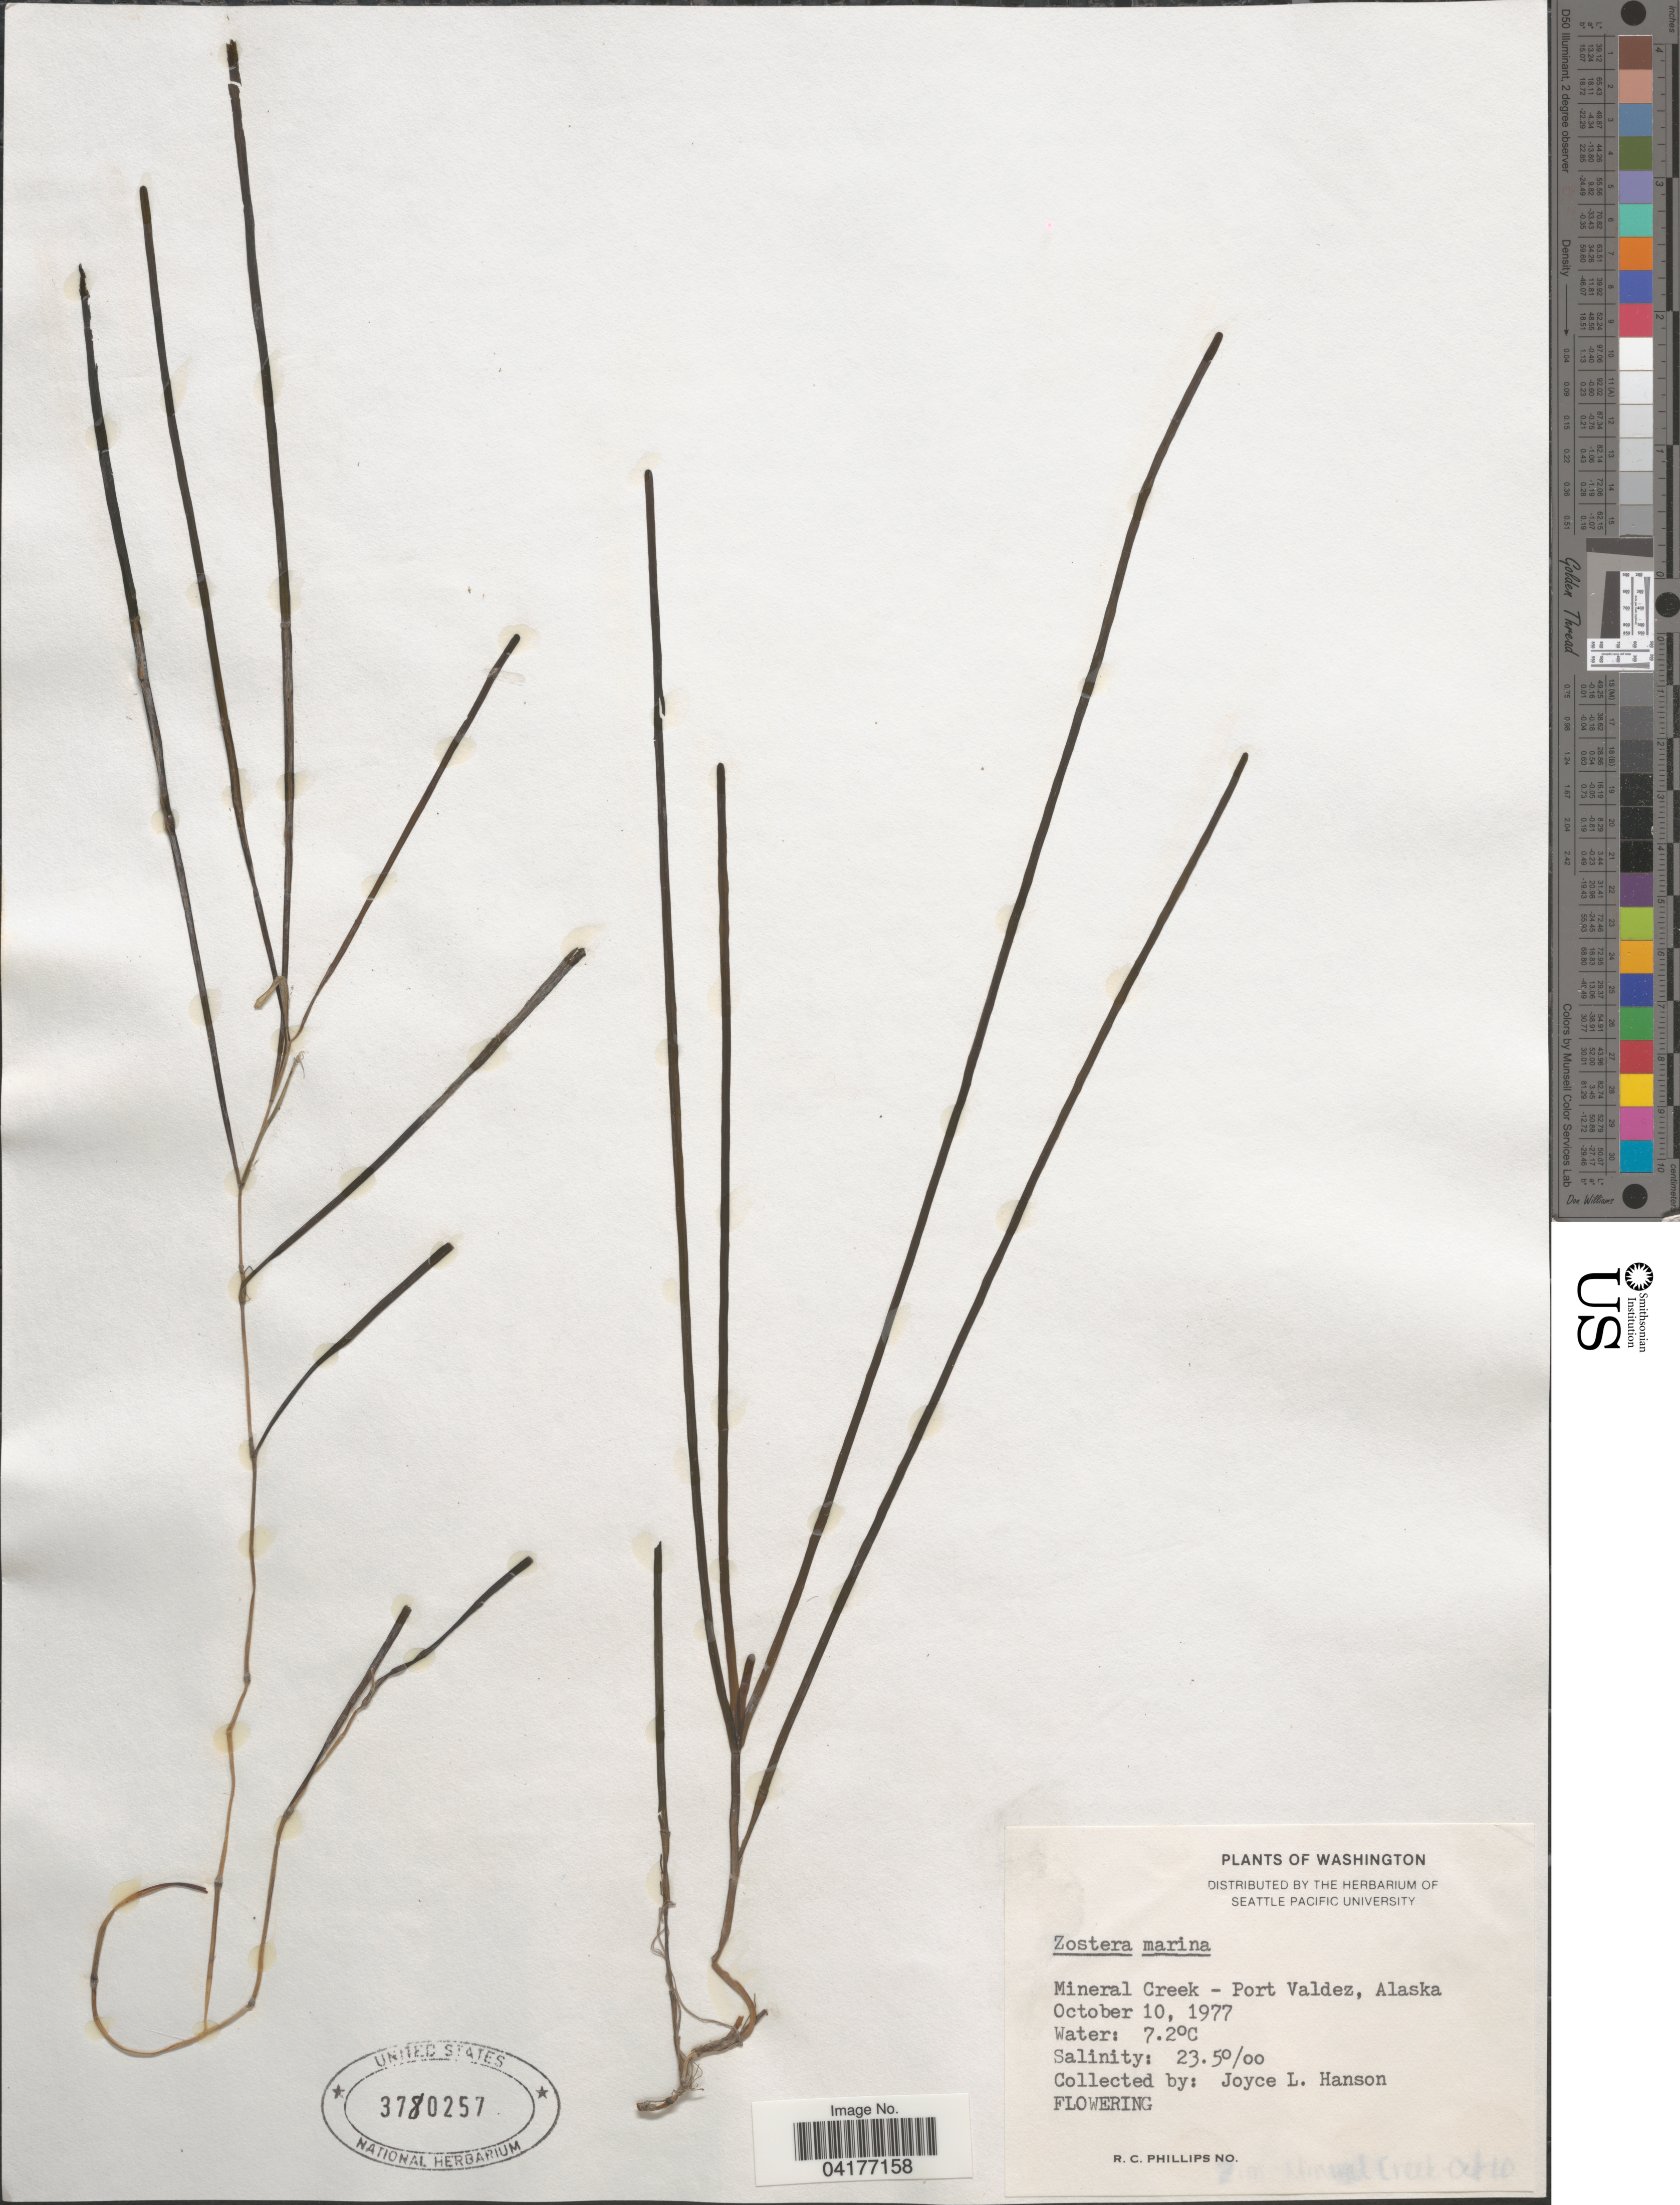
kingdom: Plantae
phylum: Tracheophyta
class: Liliopsida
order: Alismatales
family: Zosteraceae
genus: Zostera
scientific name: Zostera marina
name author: L.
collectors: J. Hanson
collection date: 1977-10-10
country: United States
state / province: Alaska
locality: Mineral Creek - Port Valdez.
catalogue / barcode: US 3780257